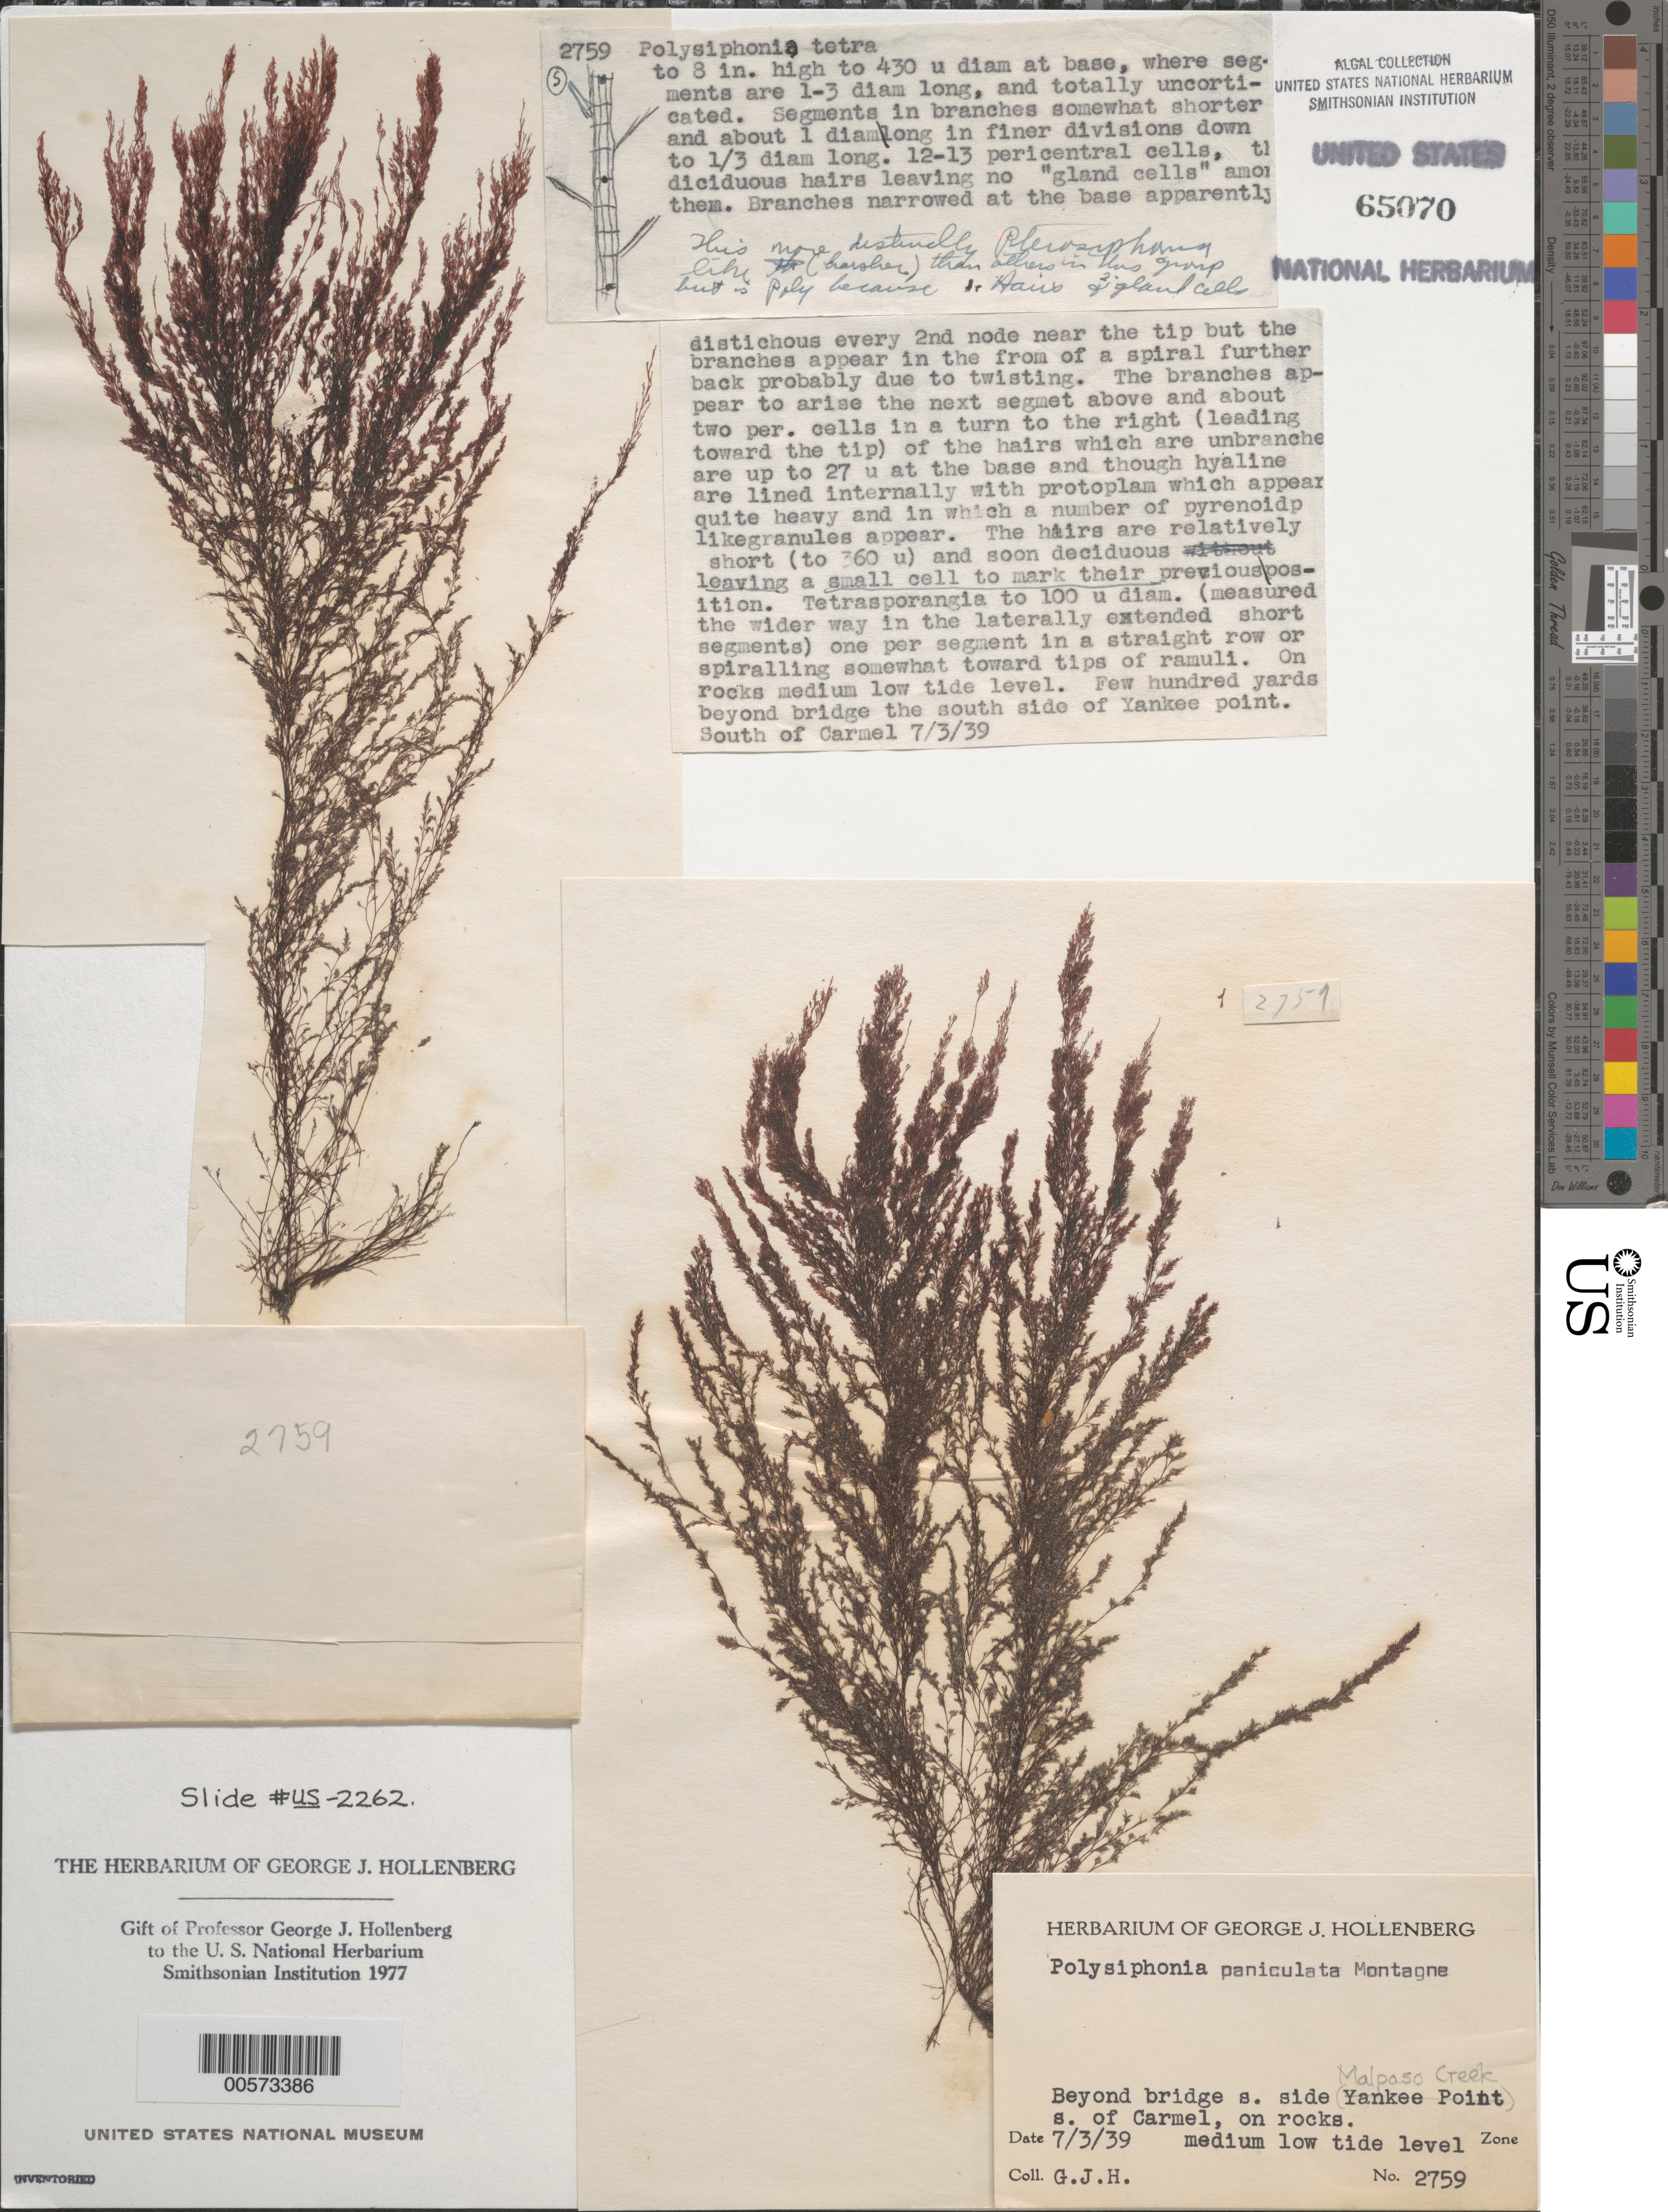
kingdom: Plantae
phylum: Rhodophyta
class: Florideophyceae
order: Ceramiales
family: Rhodomelaceae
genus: Eutrichosiphonia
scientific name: Eutrichosiphonia paniculata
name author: (Mont.) D.E.Bustamante & T.O. Cho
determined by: Algae name updating Project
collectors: G. Hollenberg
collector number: GJH 2759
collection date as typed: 03 Jul 1939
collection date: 1939-07-03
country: United States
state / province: California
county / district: Monterey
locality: Malpaso Creek, south of Carmel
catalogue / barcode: US 65070